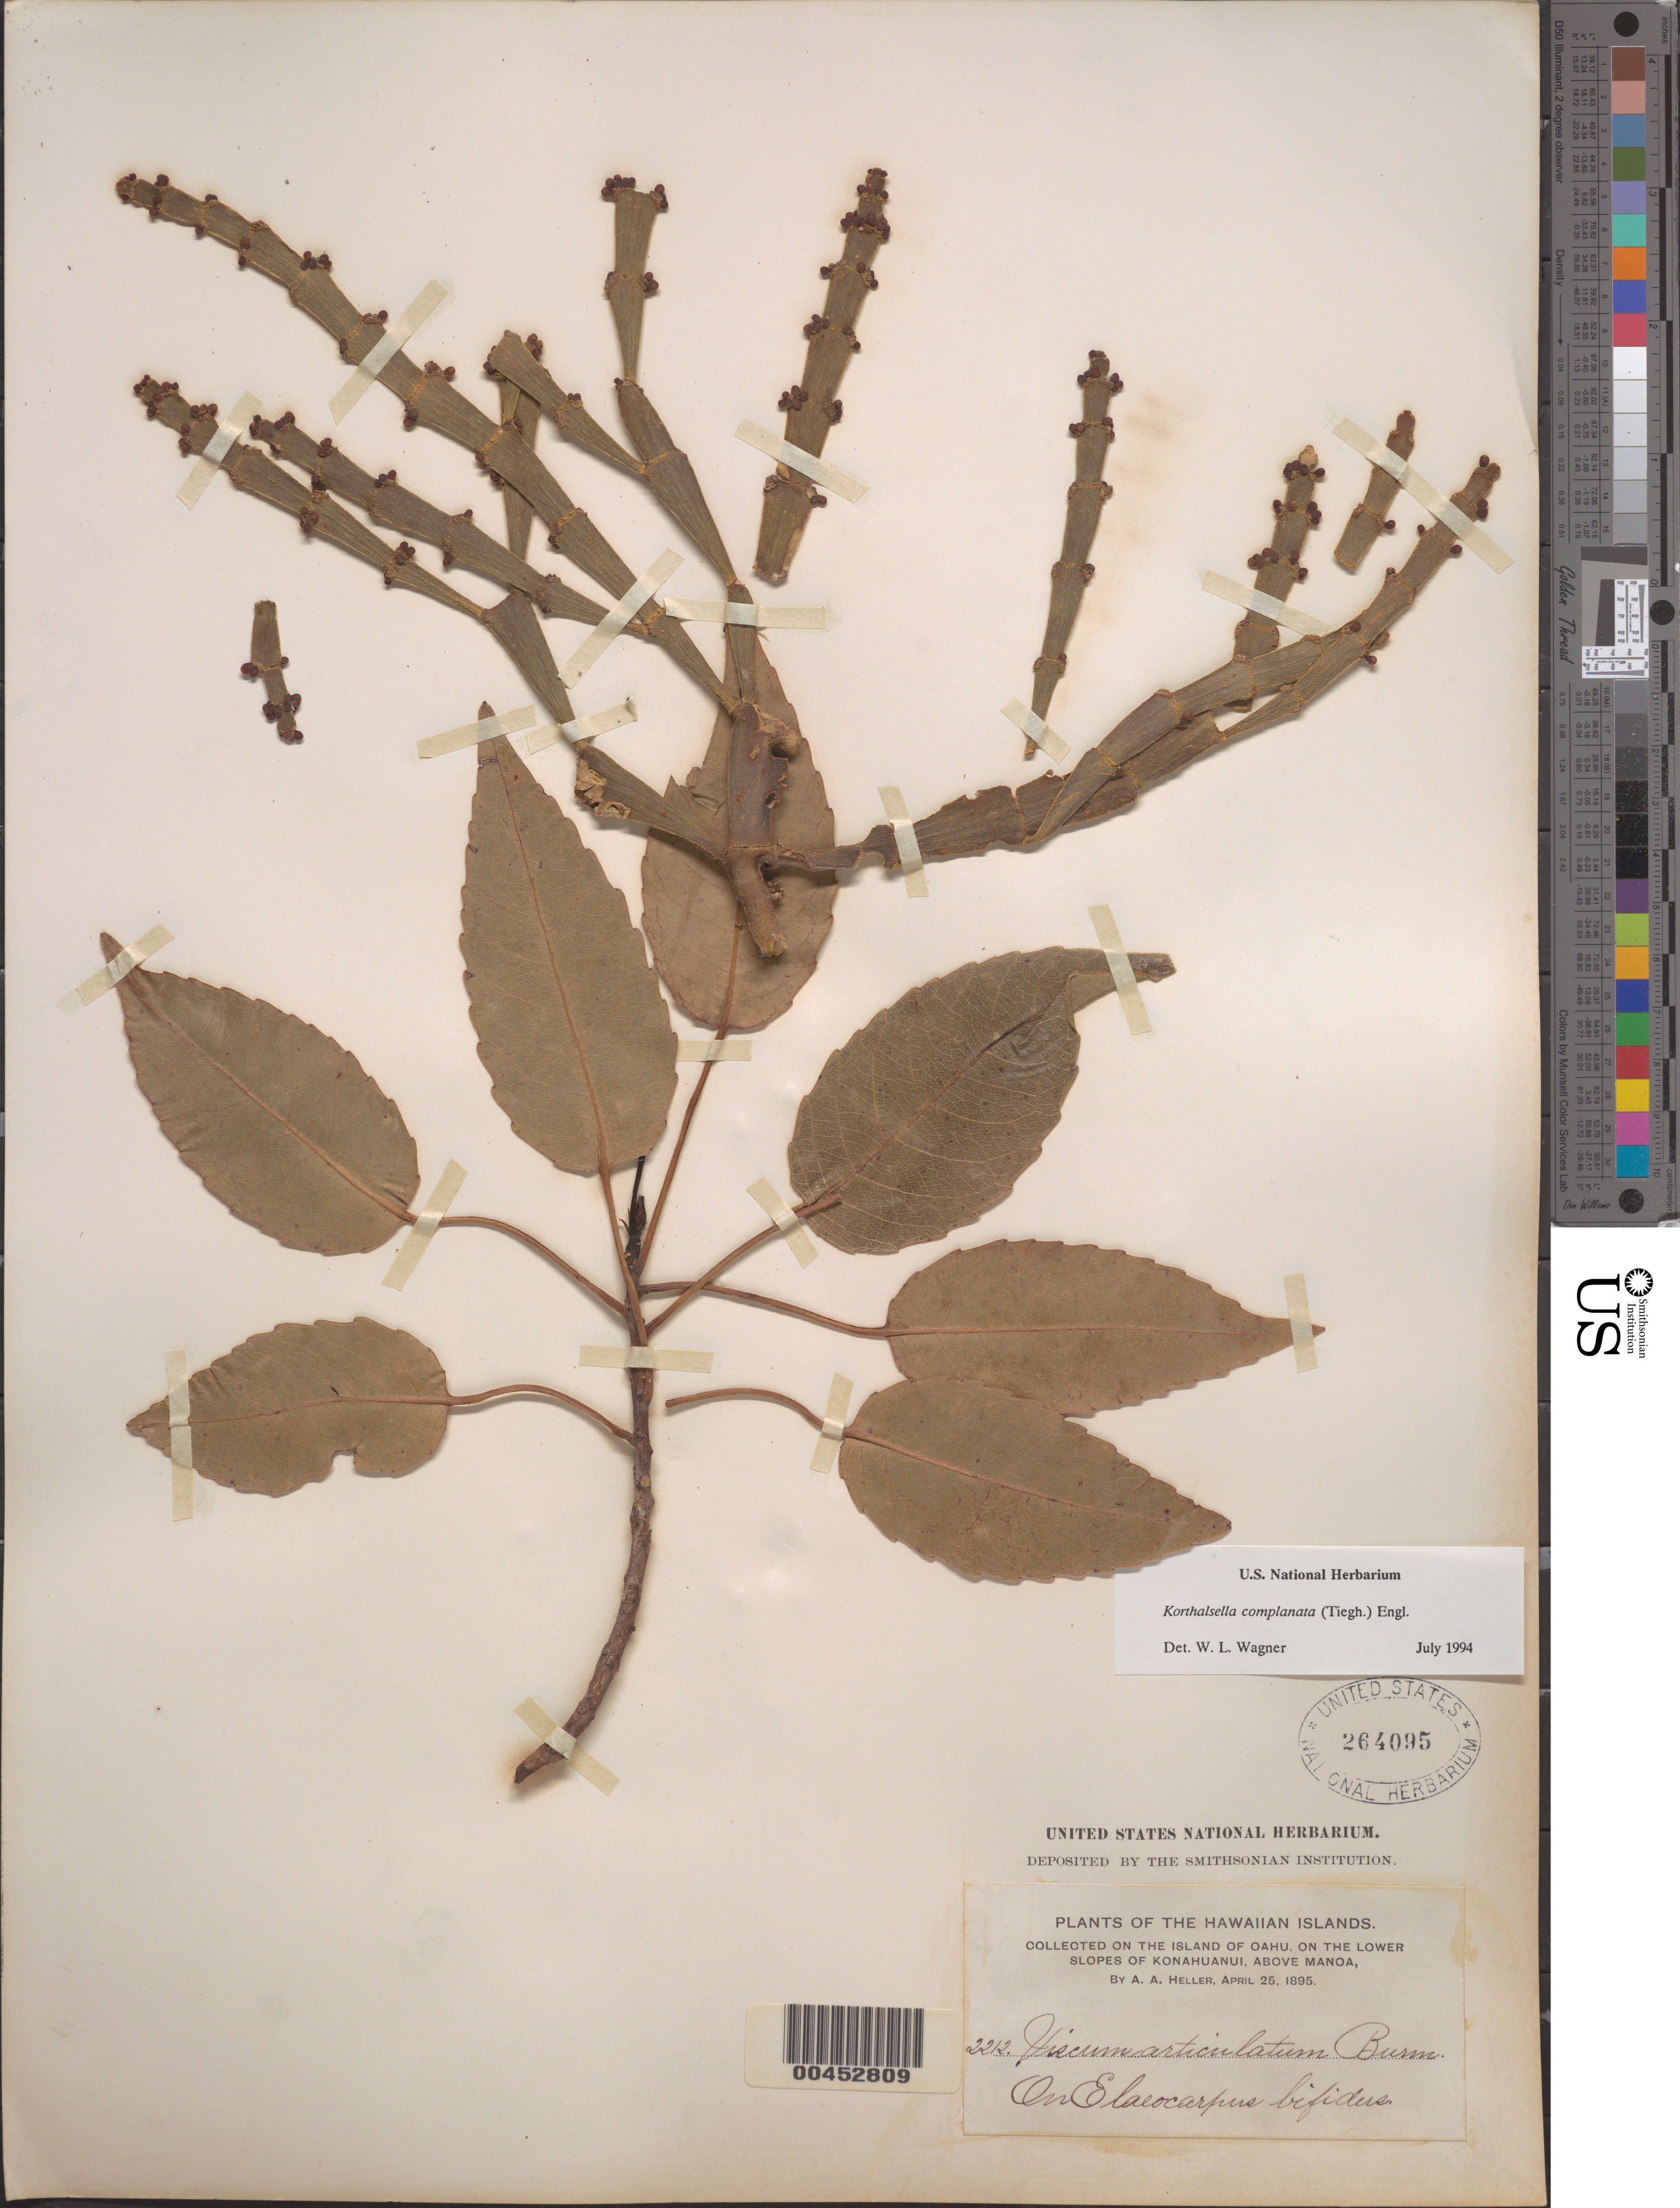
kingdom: Plantae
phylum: Tracheophyta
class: Magnoliopsida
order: Santalales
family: Viscaceae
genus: Korthalsella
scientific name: Korthalsella complanata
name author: (Tiegh.) Engl.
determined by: Wagner, W. L., (BOT), Smithsonian Institution - National Museum of Natural History (UNITED STATES)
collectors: A. A. Heller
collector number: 2212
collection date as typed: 25 Apr 1895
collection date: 1895-04-25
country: United States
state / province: Hawaii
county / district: Honolulu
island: Oahu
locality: On the lower slopes of Konahuanui, above Manoa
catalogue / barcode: US 264095